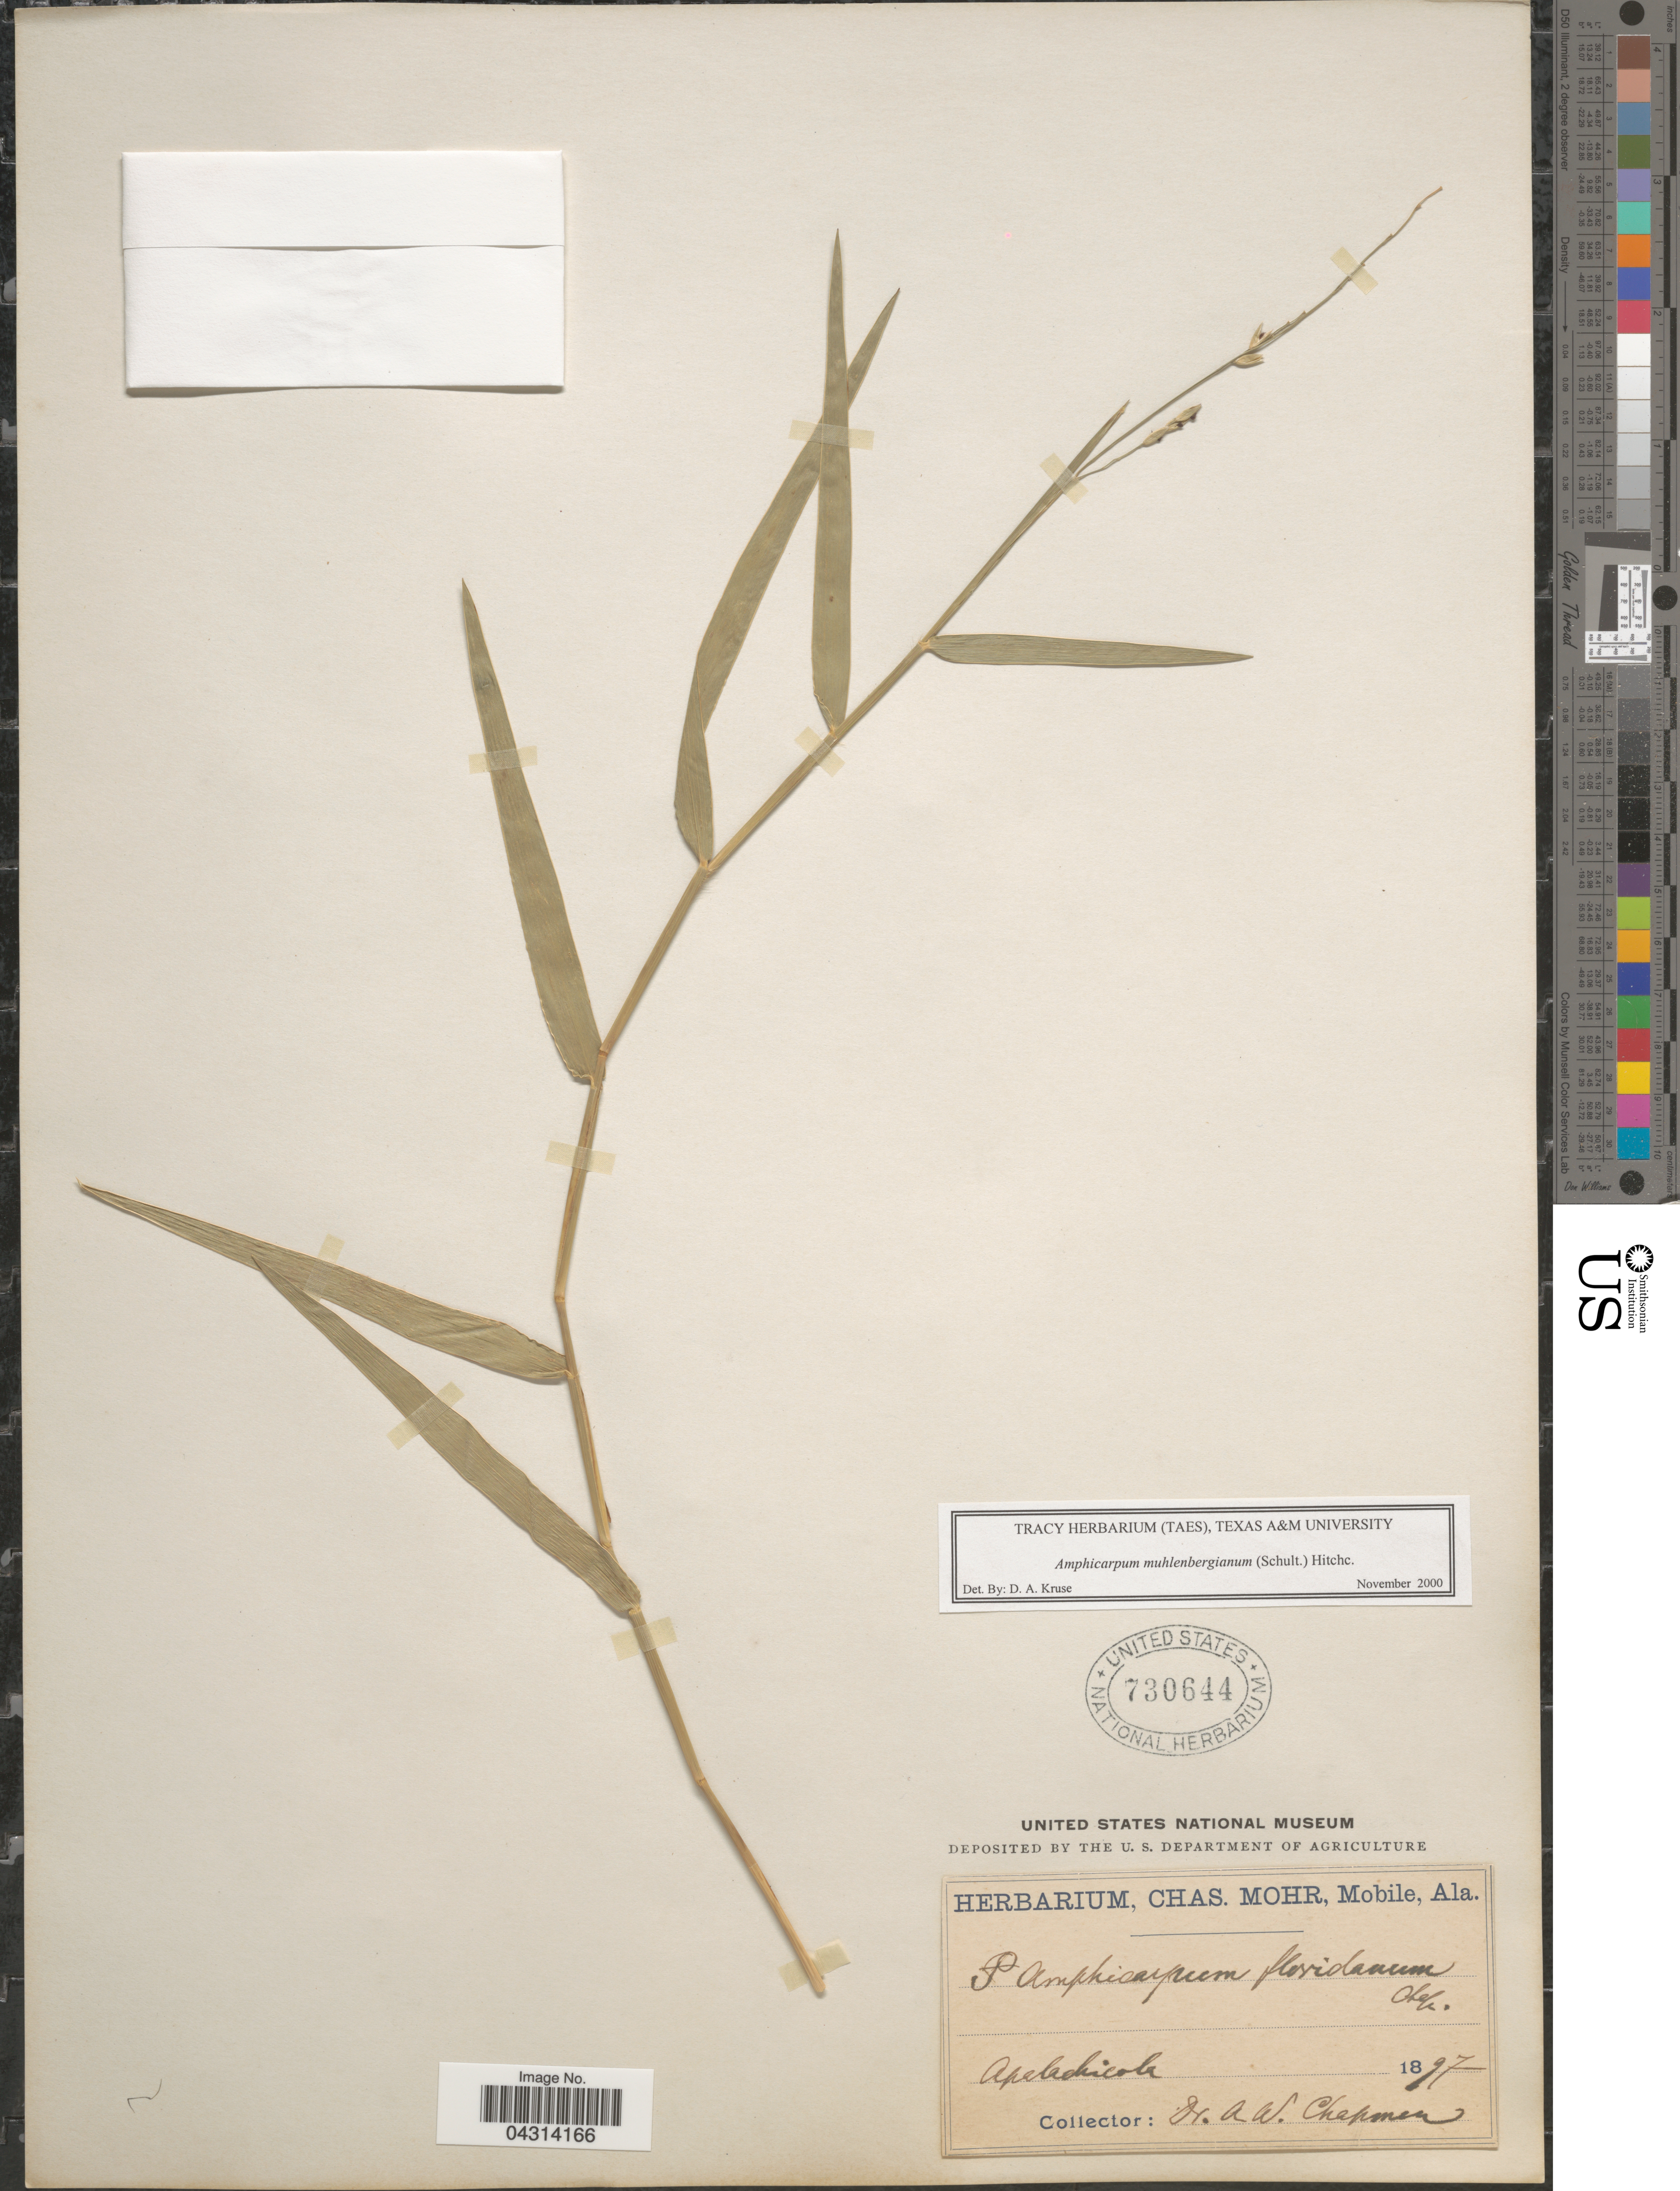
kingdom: Plantae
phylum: Tracheophyta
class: Liliopsida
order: Poales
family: Poaceae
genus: Amphicarpum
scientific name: Amphicarpum muhlenbergianum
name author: (Schult.) Hitchc.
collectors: A. W. Chapman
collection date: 1897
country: United States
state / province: Alabama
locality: Apalachicola.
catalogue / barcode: US 730644